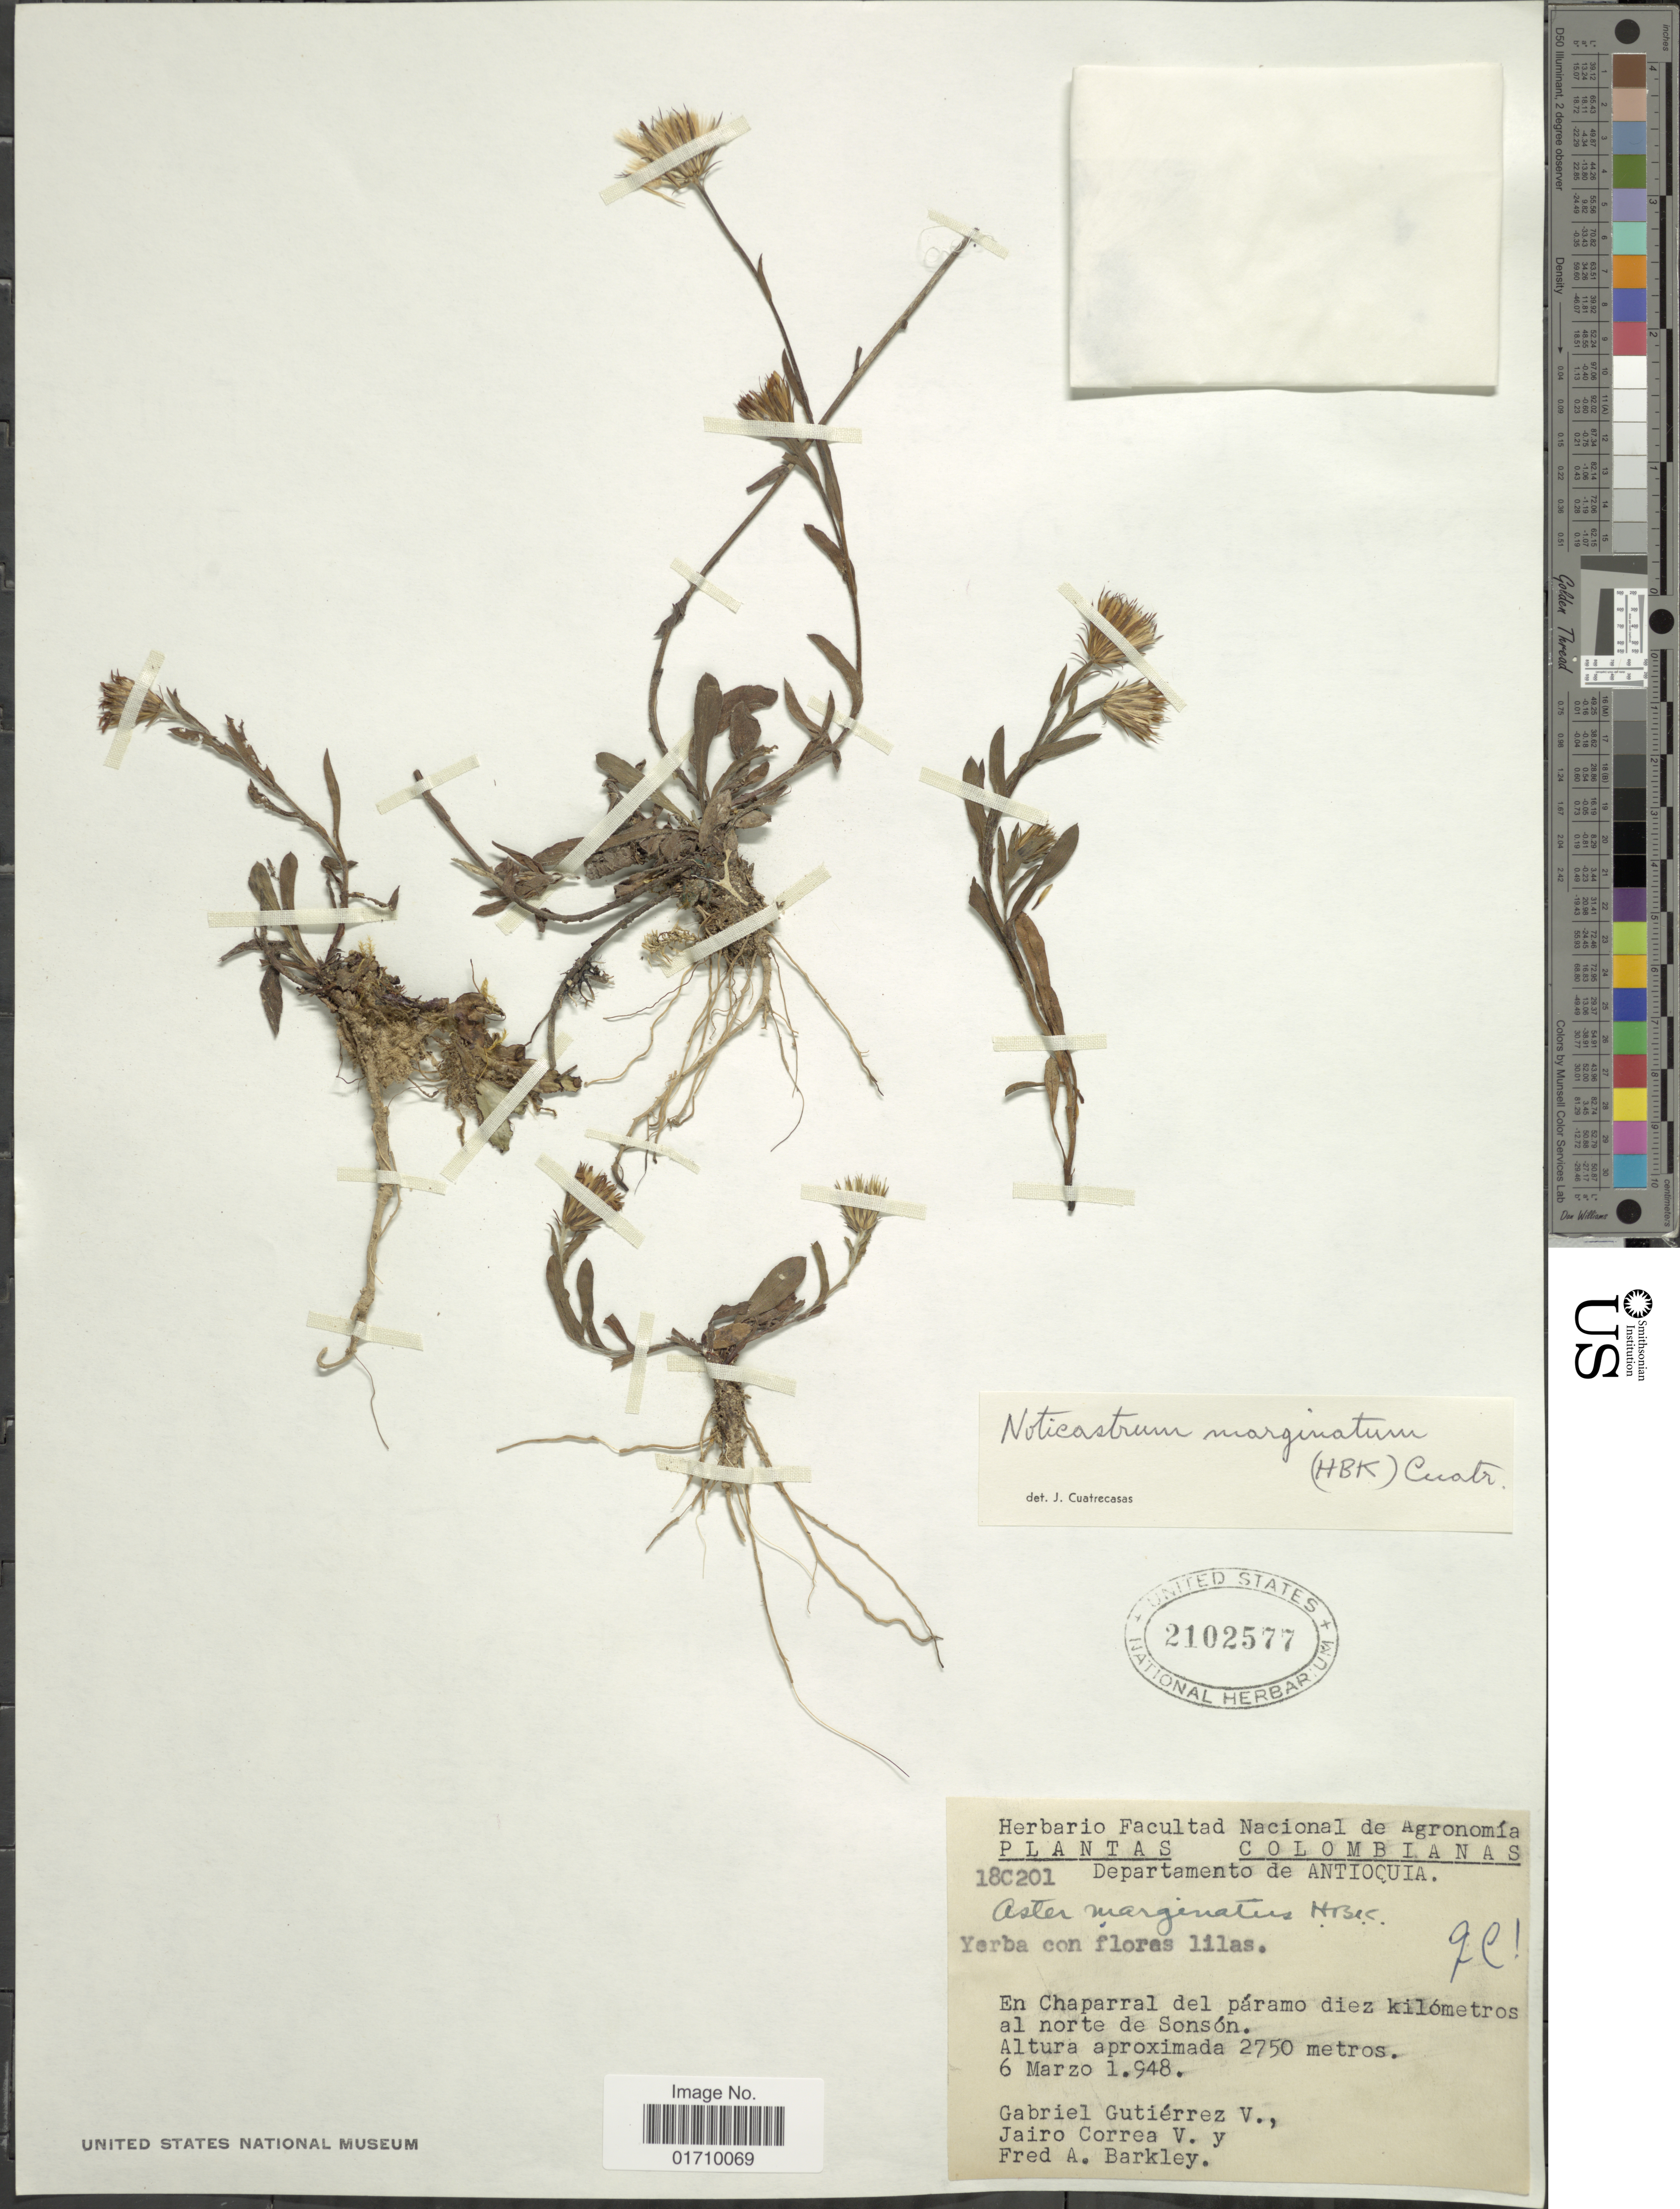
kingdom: Plantae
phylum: Tracheophyta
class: Magnoliopsida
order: Asterales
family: Asteraceae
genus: Noticastrum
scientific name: Noticastrum marginatum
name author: (Kunth) Cuatrec.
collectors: G. Guttierez V., J. Correa V. & F. A. Barkley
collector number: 18C201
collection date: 1948-03-06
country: Colombia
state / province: Antioquia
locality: En Chaparral del paramo diez kilometros al norte de Sonson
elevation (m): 2750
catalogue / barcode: US 2102577